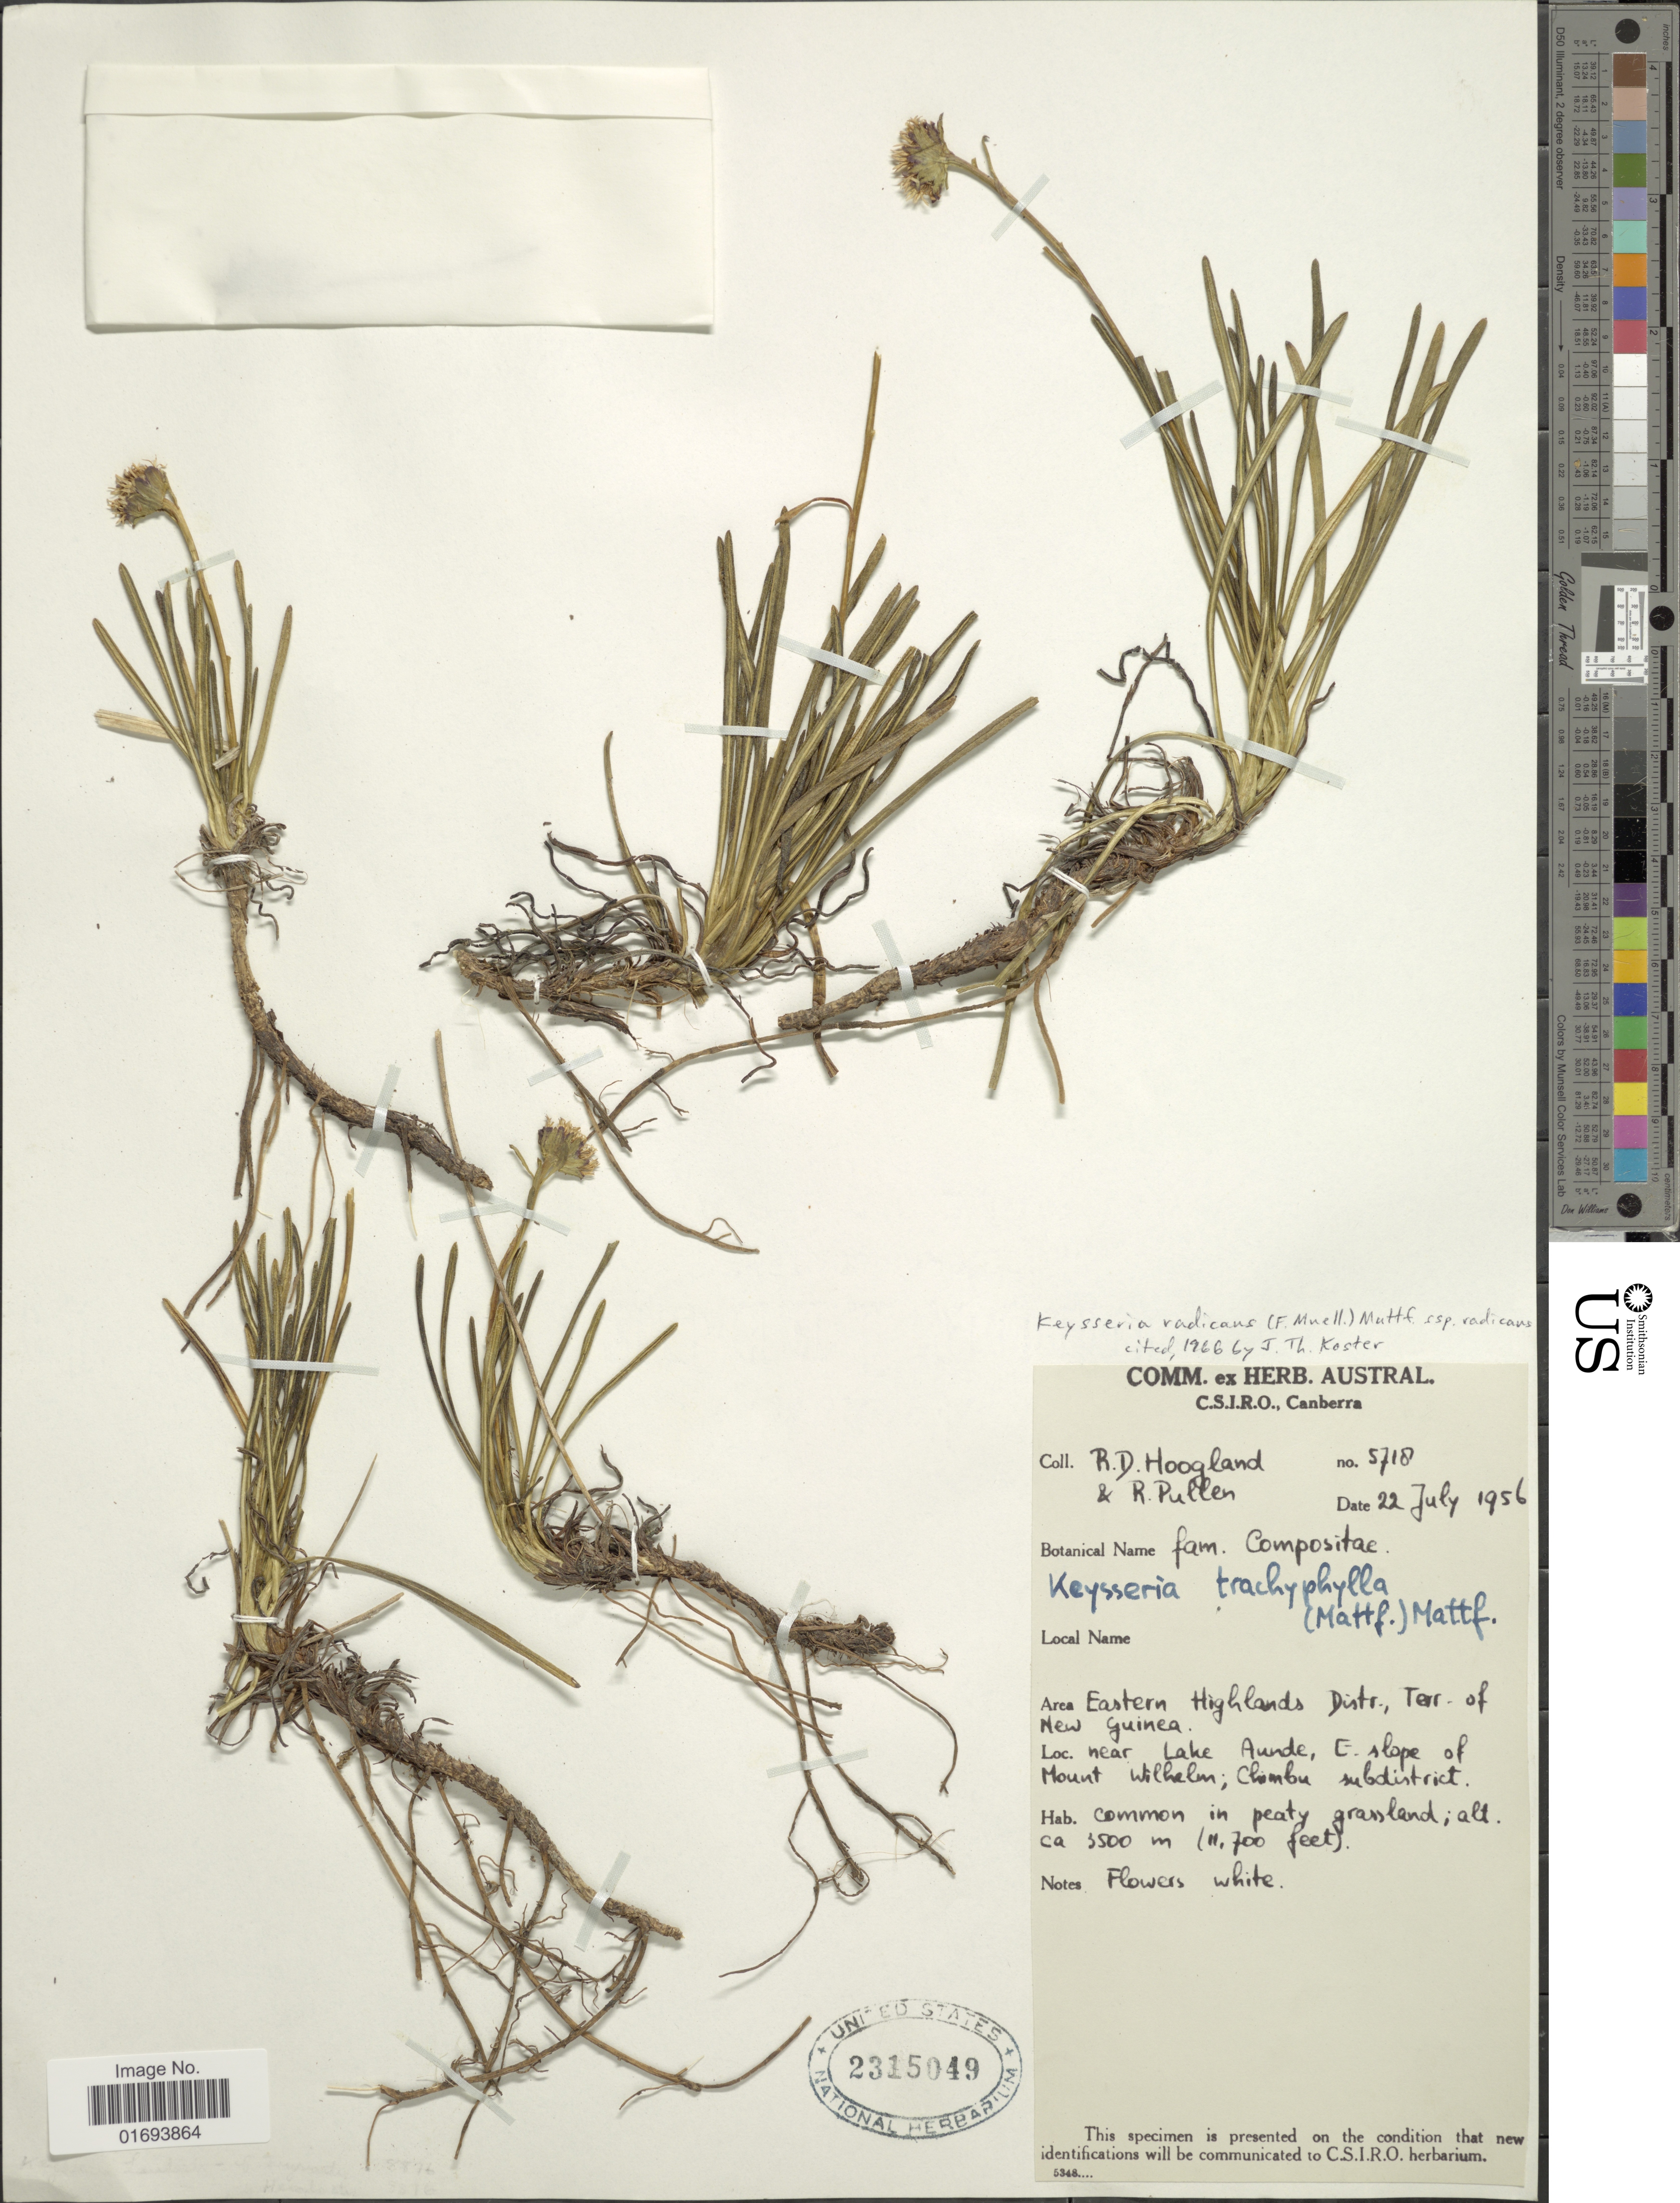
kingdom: Plantae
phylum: Tracheophyta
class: Magnoliopsida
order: Asterales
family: Asteraceae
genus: Keysseria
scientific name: Keysseria radicans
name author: (F. Muell.) Mattf.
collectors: R. D. Hoogland & R. Pullen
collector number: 5718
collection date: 1956-07-22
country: Papua New Guinea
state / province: Chimbu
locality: Eastern Highlands Distr., Terr. of New Guinea. near Lake Aunde, E. slope of Mount Wilhelm; Chimbu subdistrict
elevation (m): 3500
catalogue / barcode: US 2315049